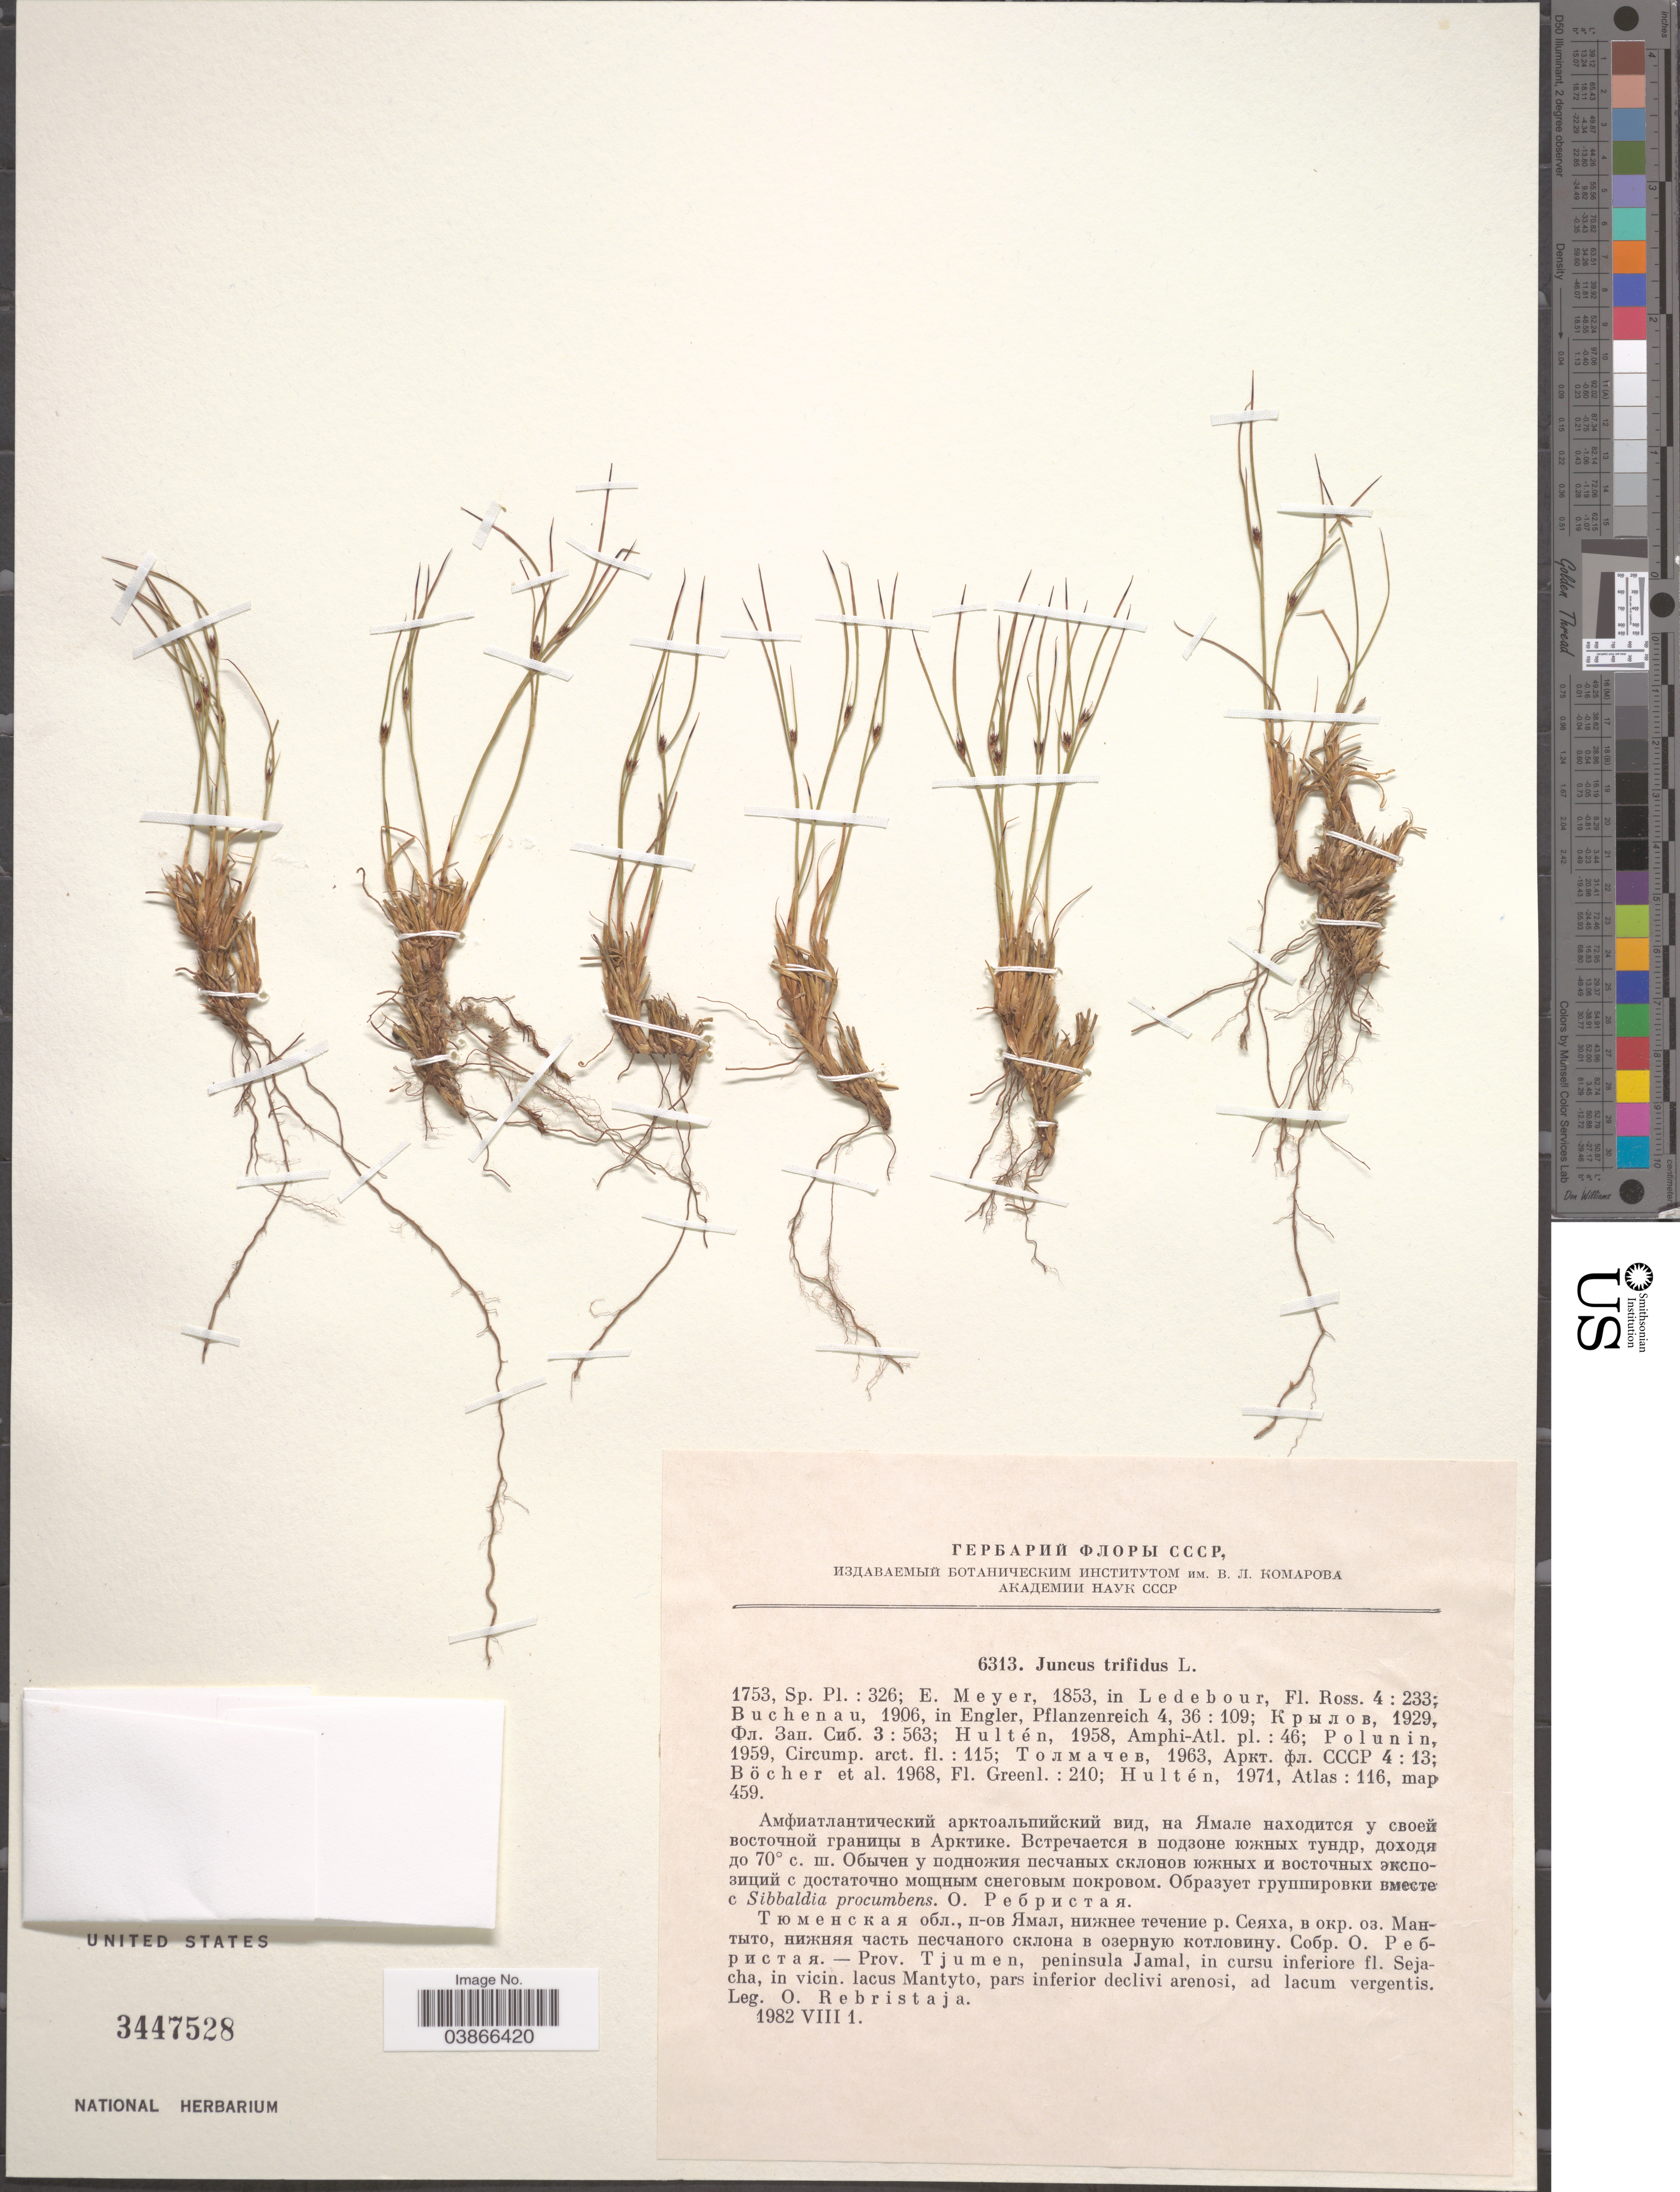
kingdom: Plantae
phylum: Tracheophyta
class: Liliopsida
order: Poales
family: Juncaceae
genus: Juncus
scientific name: Juncus trifidus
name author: L.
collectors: O. V. Rebristaja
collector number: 6313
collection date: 1982-08-01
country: Russian Federation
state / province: Tyumen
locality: Prov. Tjumen, peninsula Jamal, in cursu inferiore fl. Sejacha, in vicin. lacus Mantyto.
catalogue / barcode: US 3447528